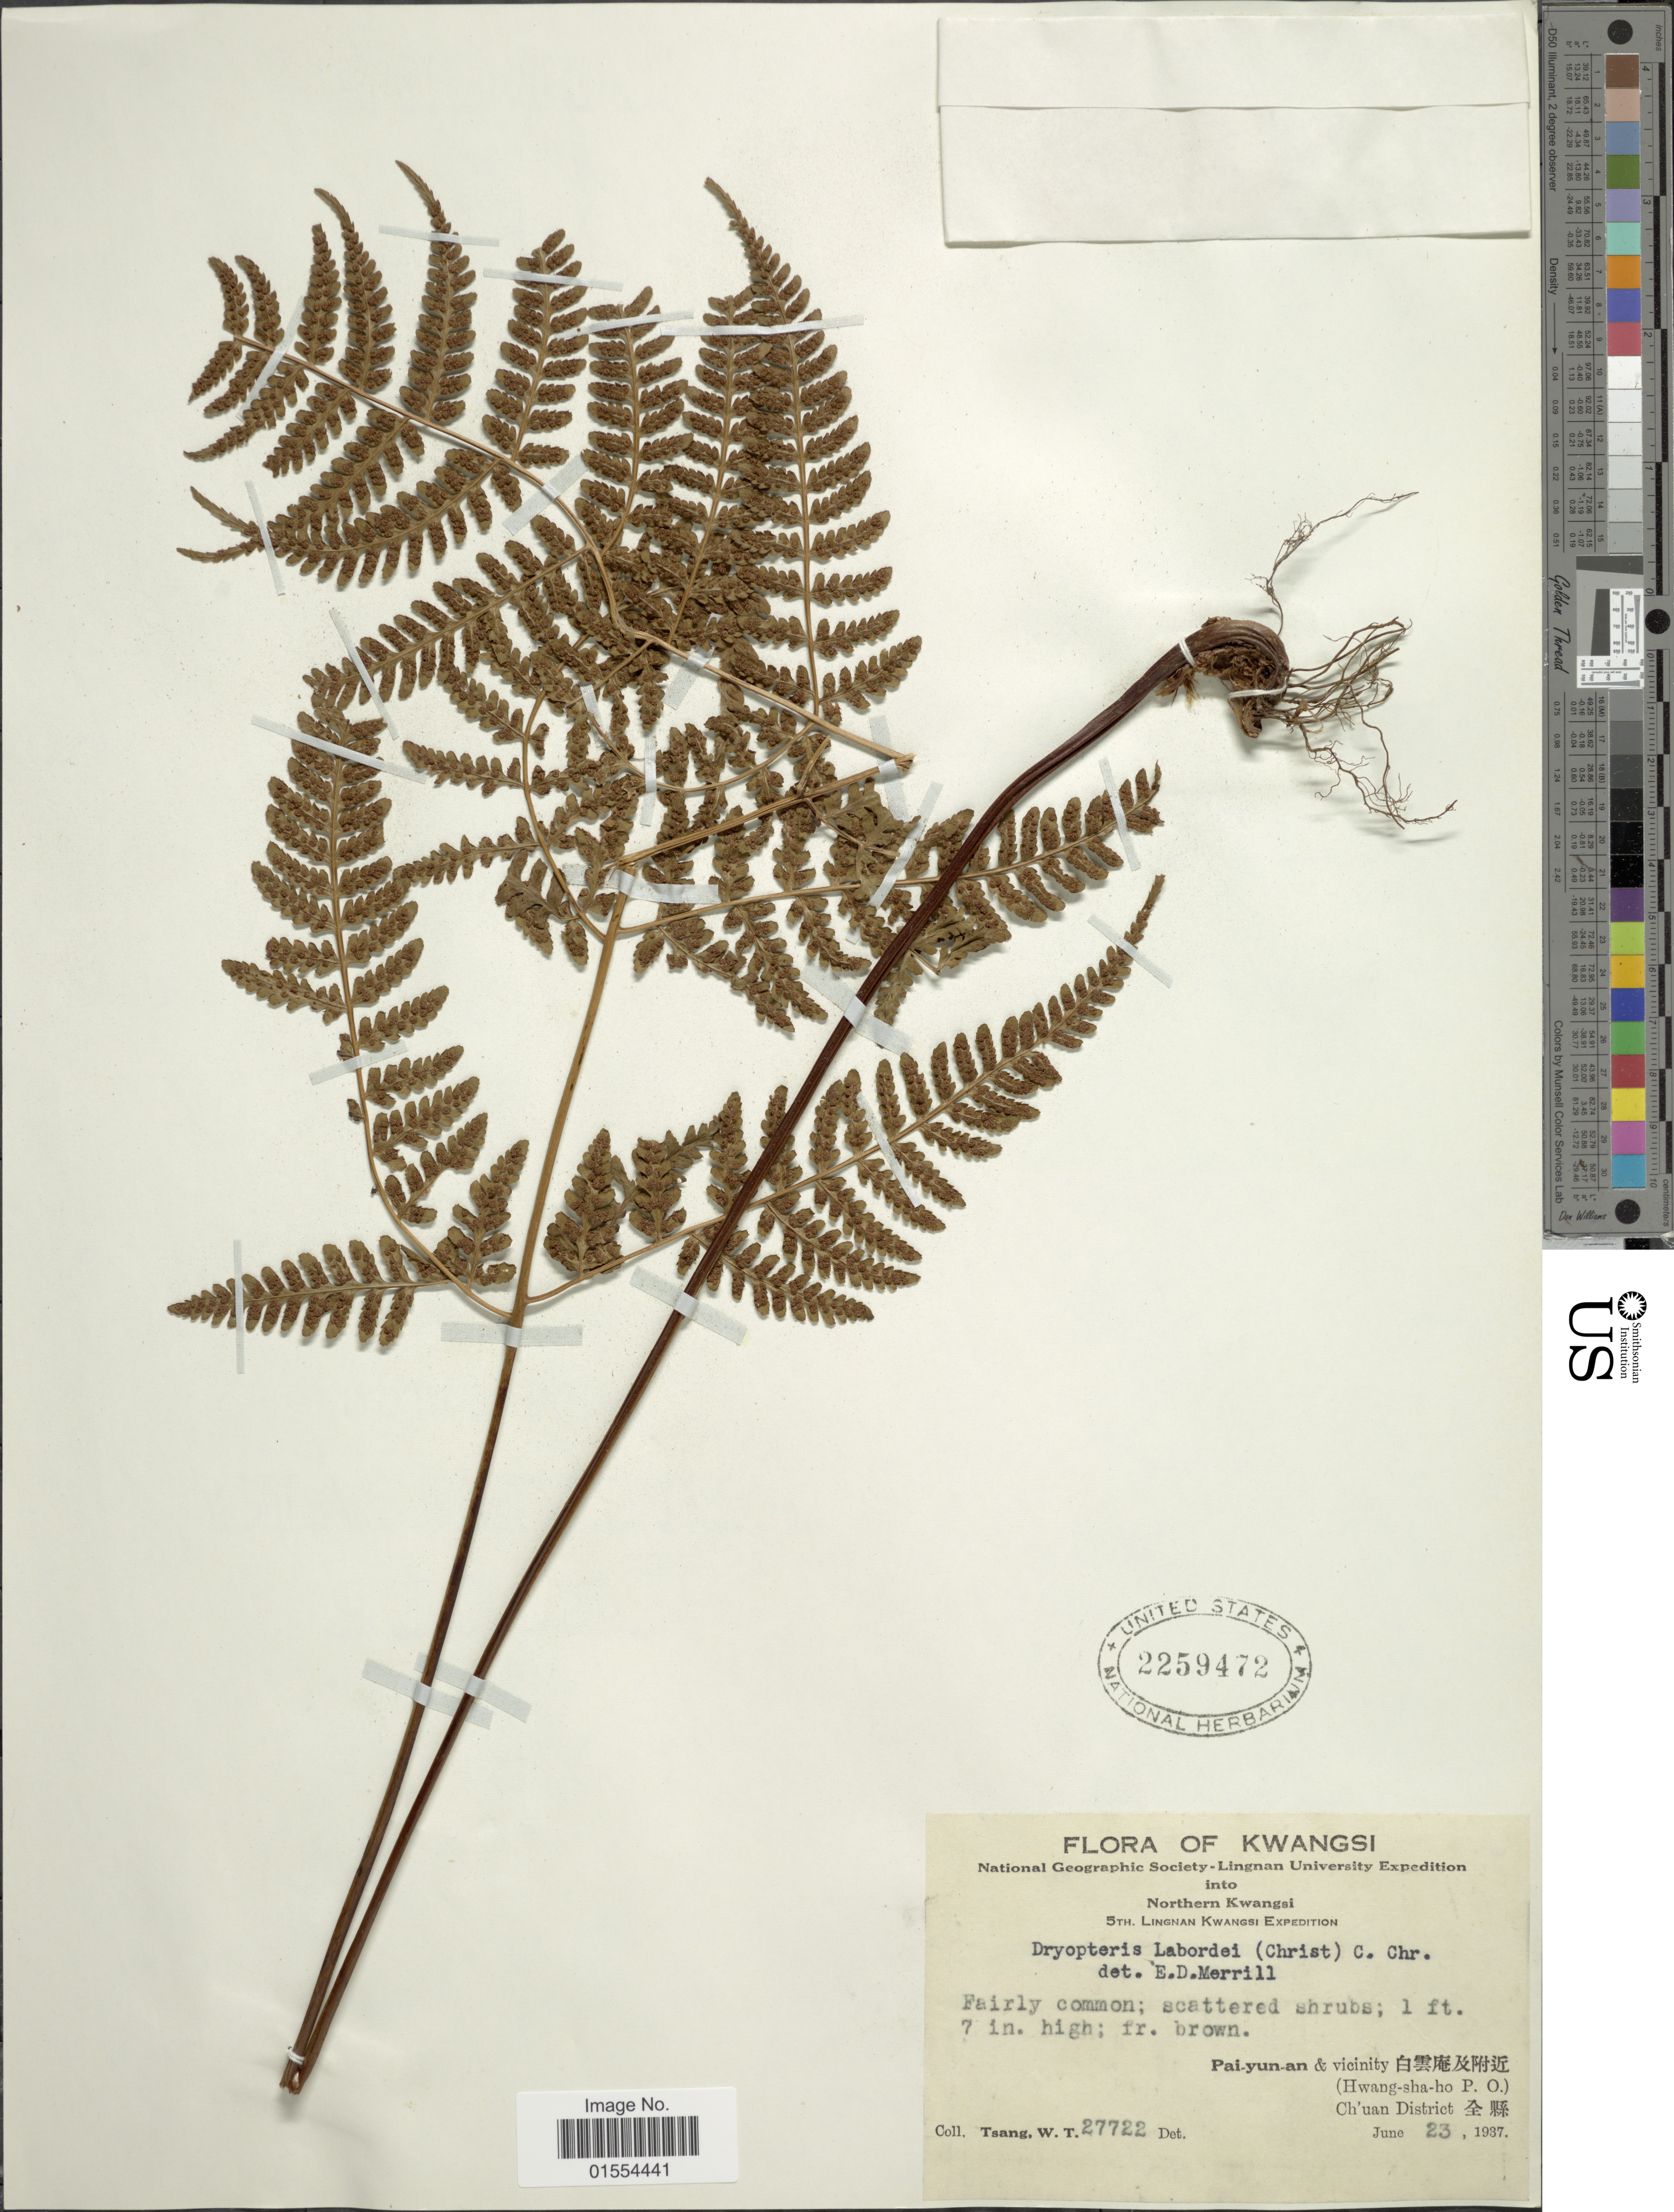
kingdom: Plantae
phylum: Tracheophyta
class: Polypodiopsida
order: Polypodiales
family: Dryopteridaceae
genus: Dryopteris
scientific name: Dryopteris labordei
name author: (Christ) C. Chr.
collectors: W. T. Tsang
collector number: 27722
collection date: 1937-06-23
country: China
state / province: Guangxi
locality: Kwasi,Northern Kwangsi, Lingnan Kwangsi. Pai-yun-an & vicinity (Hwang-sha-ho P.O.) Ch'uan District .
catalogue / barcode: US 2259472